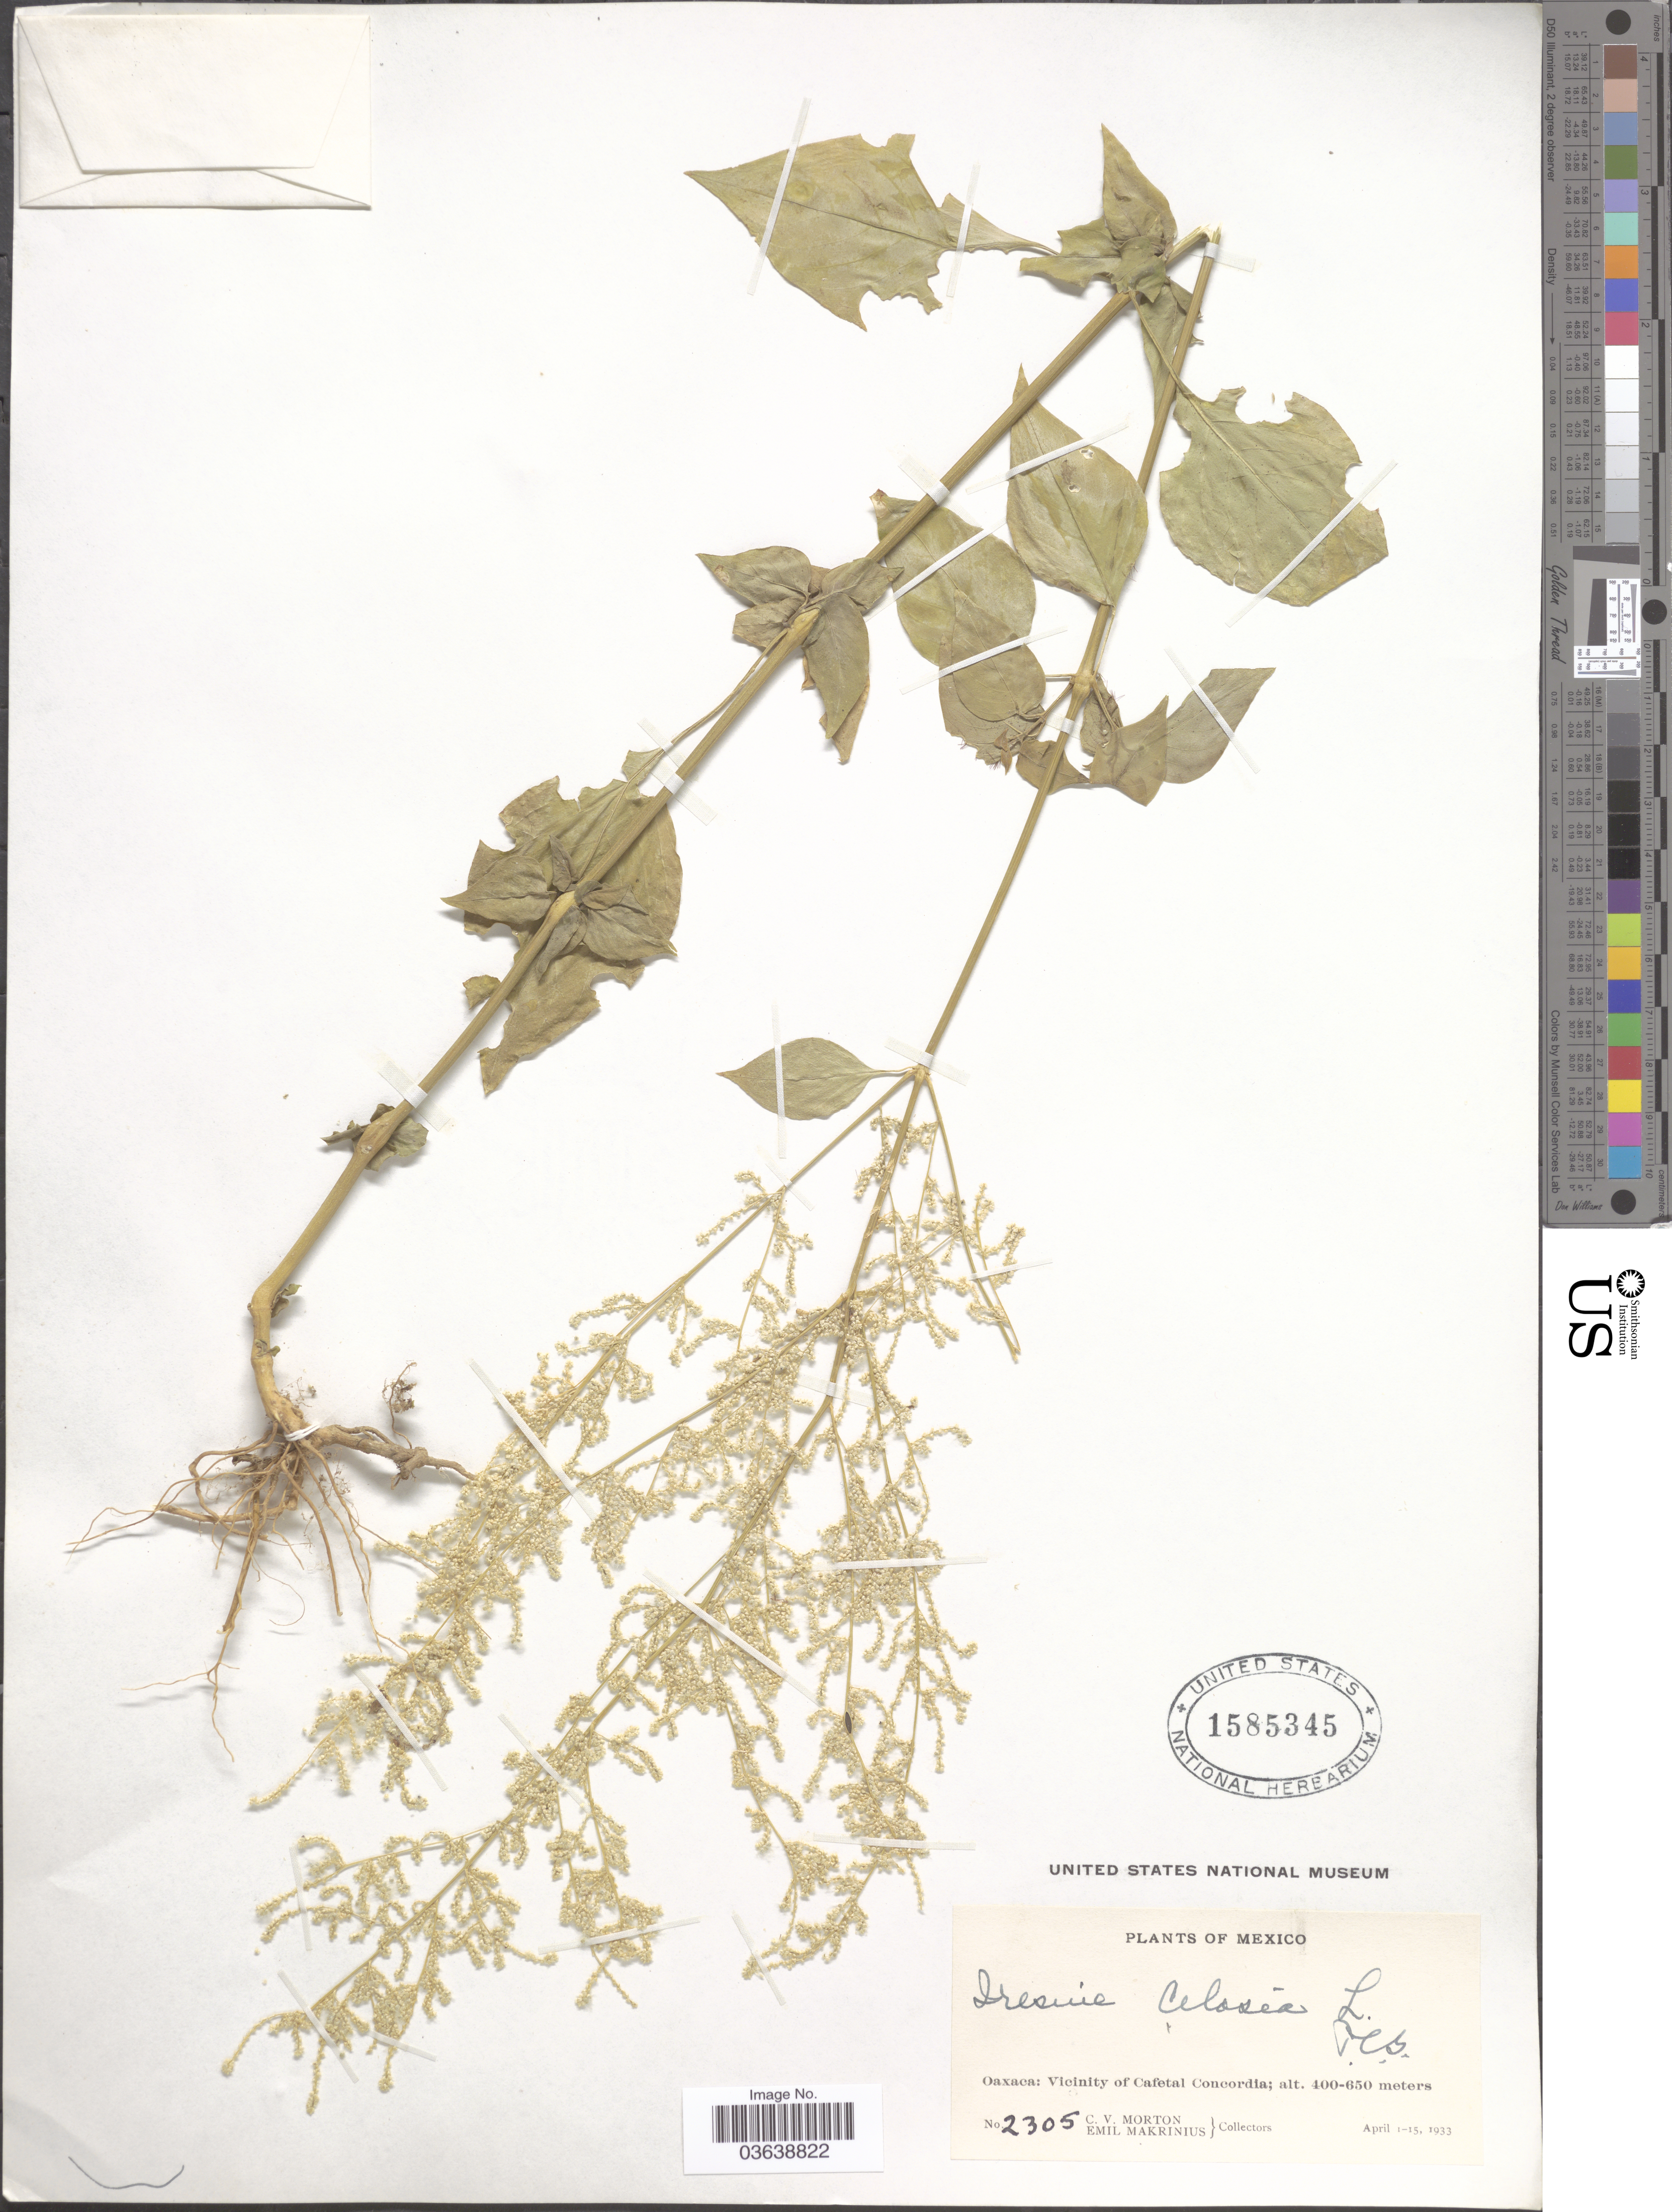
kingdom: Plantae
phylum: Tracheophyta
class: Magnoliopsida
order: Caryophyllales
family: Amaranthaceae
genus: Iresine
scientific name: Iresine celosia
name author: L.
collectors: C. V. Morton & E. Makrinius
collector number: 2305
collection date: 1933-04-01/1933-04-15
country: Mexico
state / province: Oaxaca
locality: Vicinity of Cafetal Concordia.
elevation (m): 400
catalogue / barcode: US 1585345